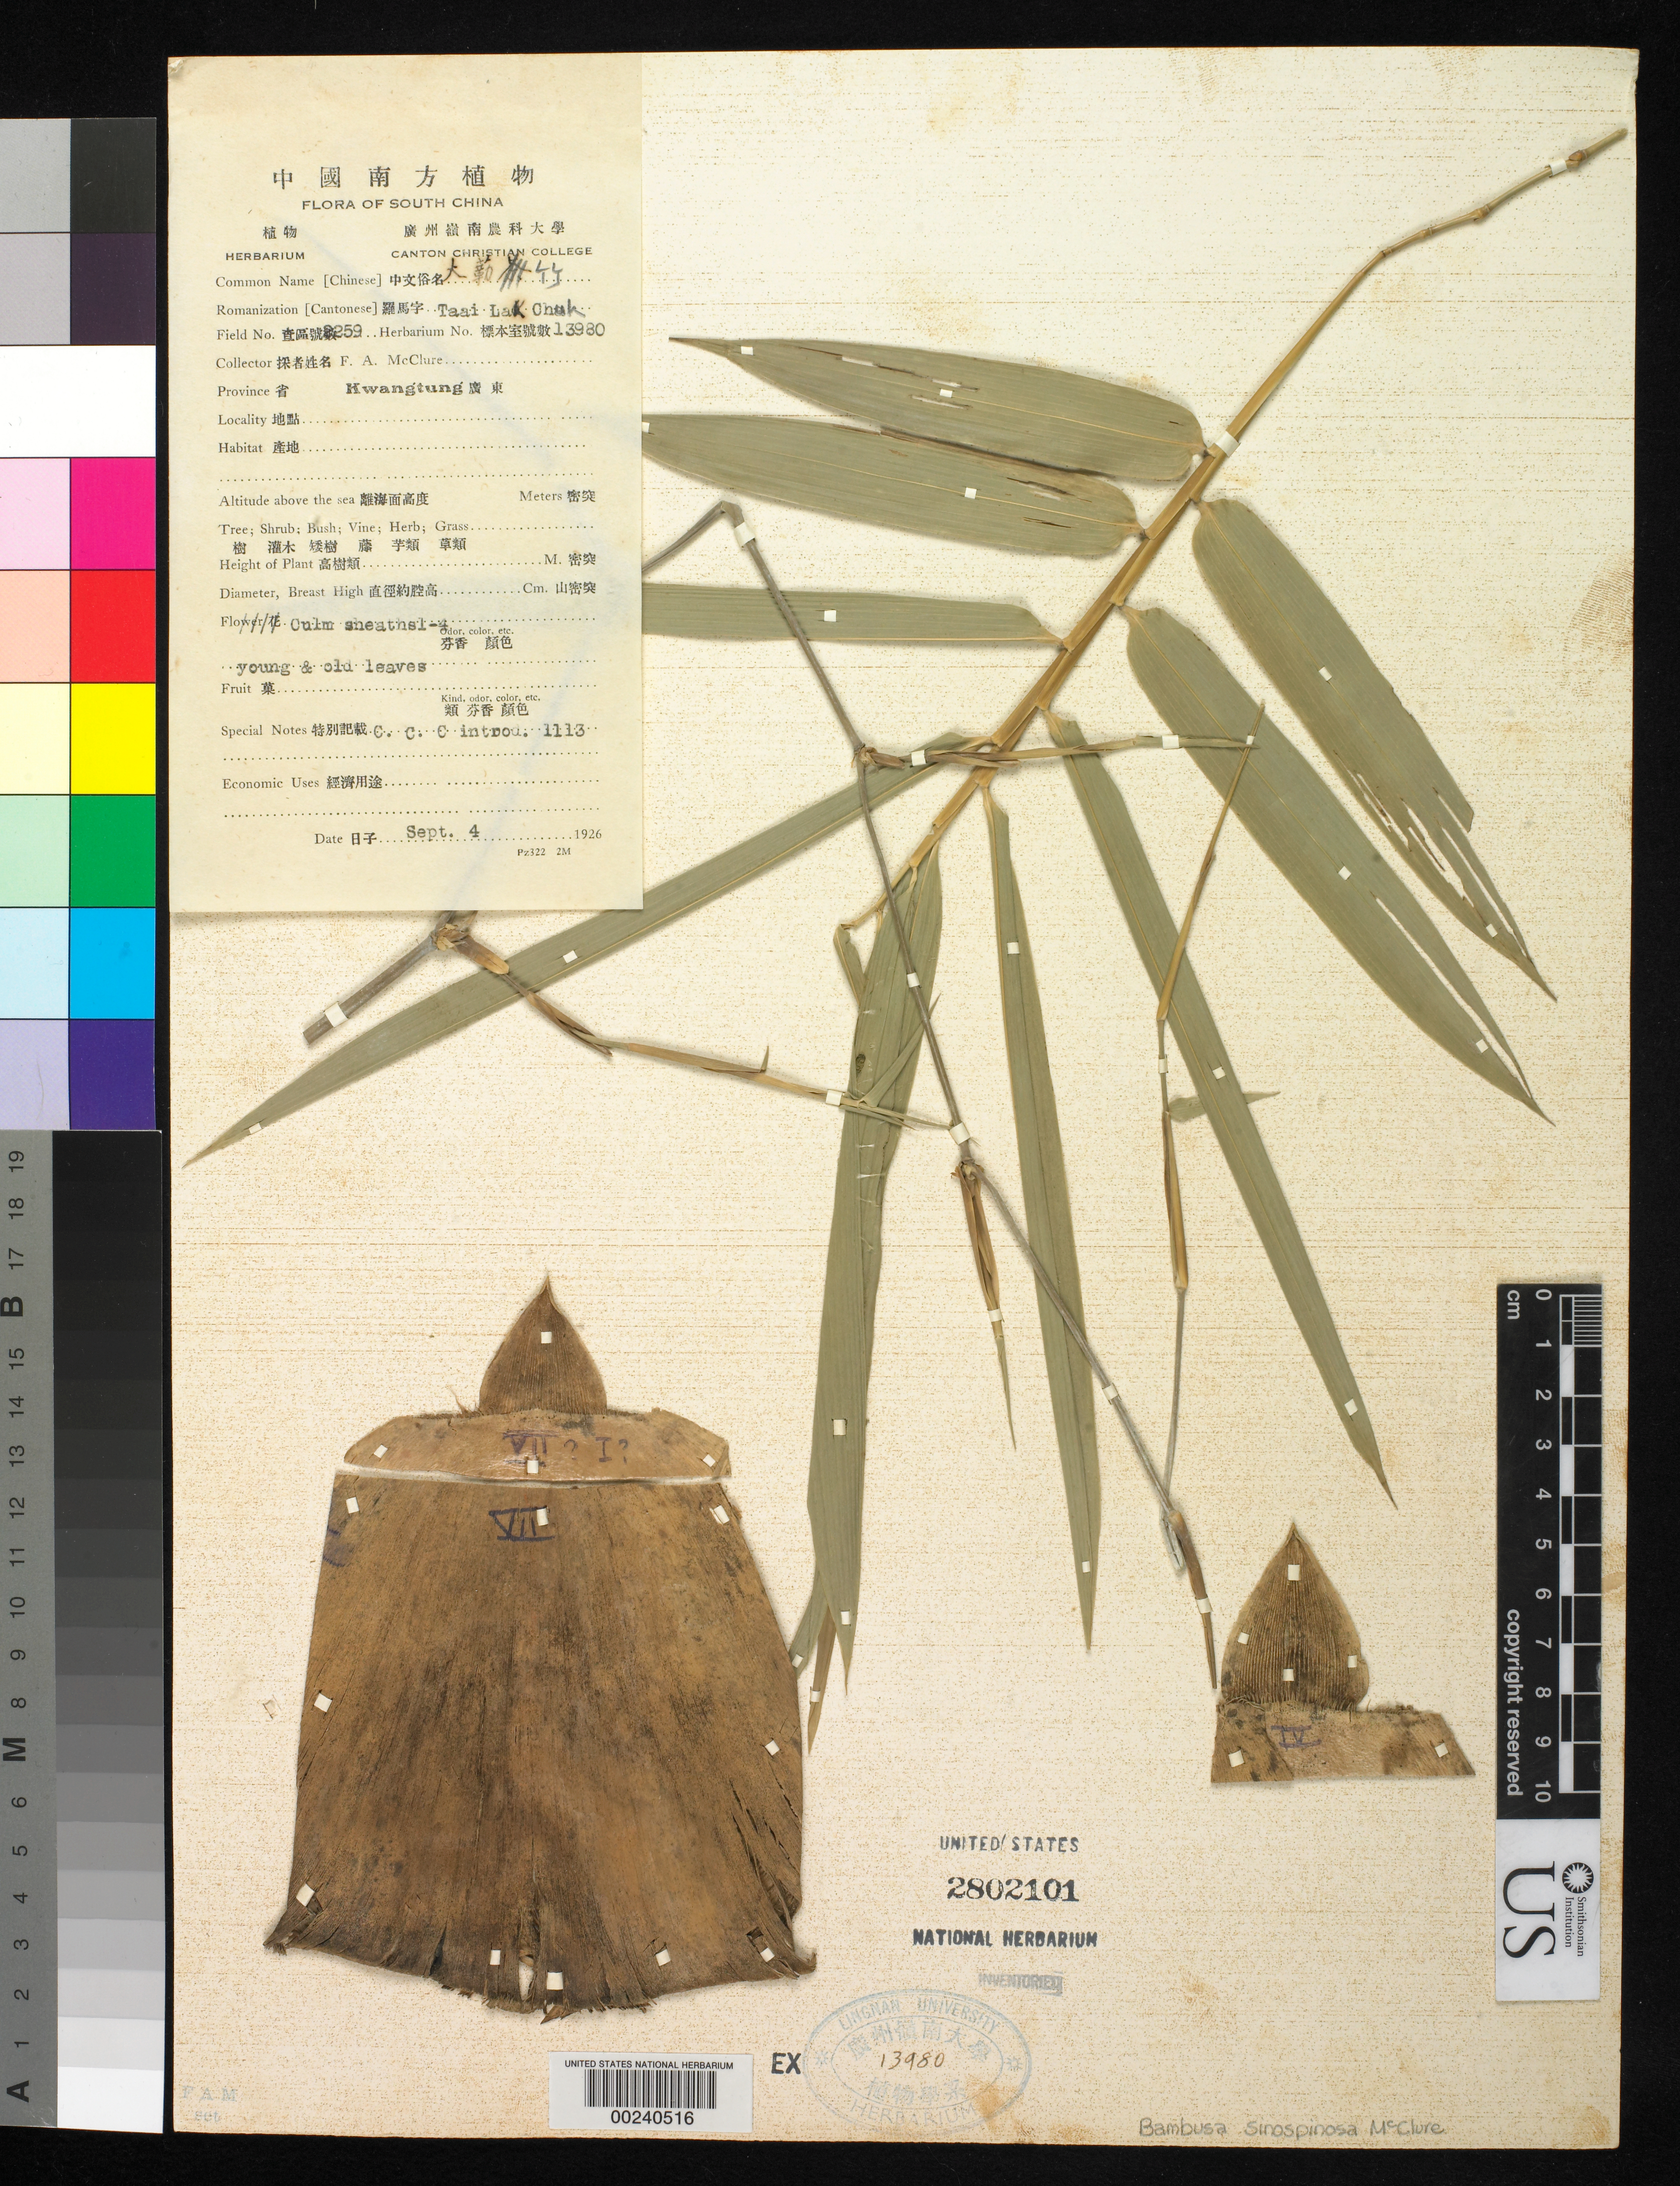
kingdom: Plantae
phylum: Tracheophyta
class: Liliopsida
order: Poales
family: Poaceae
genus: Bambusa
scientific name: Bambusa sinospinosa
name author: McClure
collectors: F. A. McClure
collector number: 2259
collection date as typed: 04 Sep 1926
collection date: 1926-09-04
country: China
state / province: Guangdong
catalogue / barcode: US 2802101